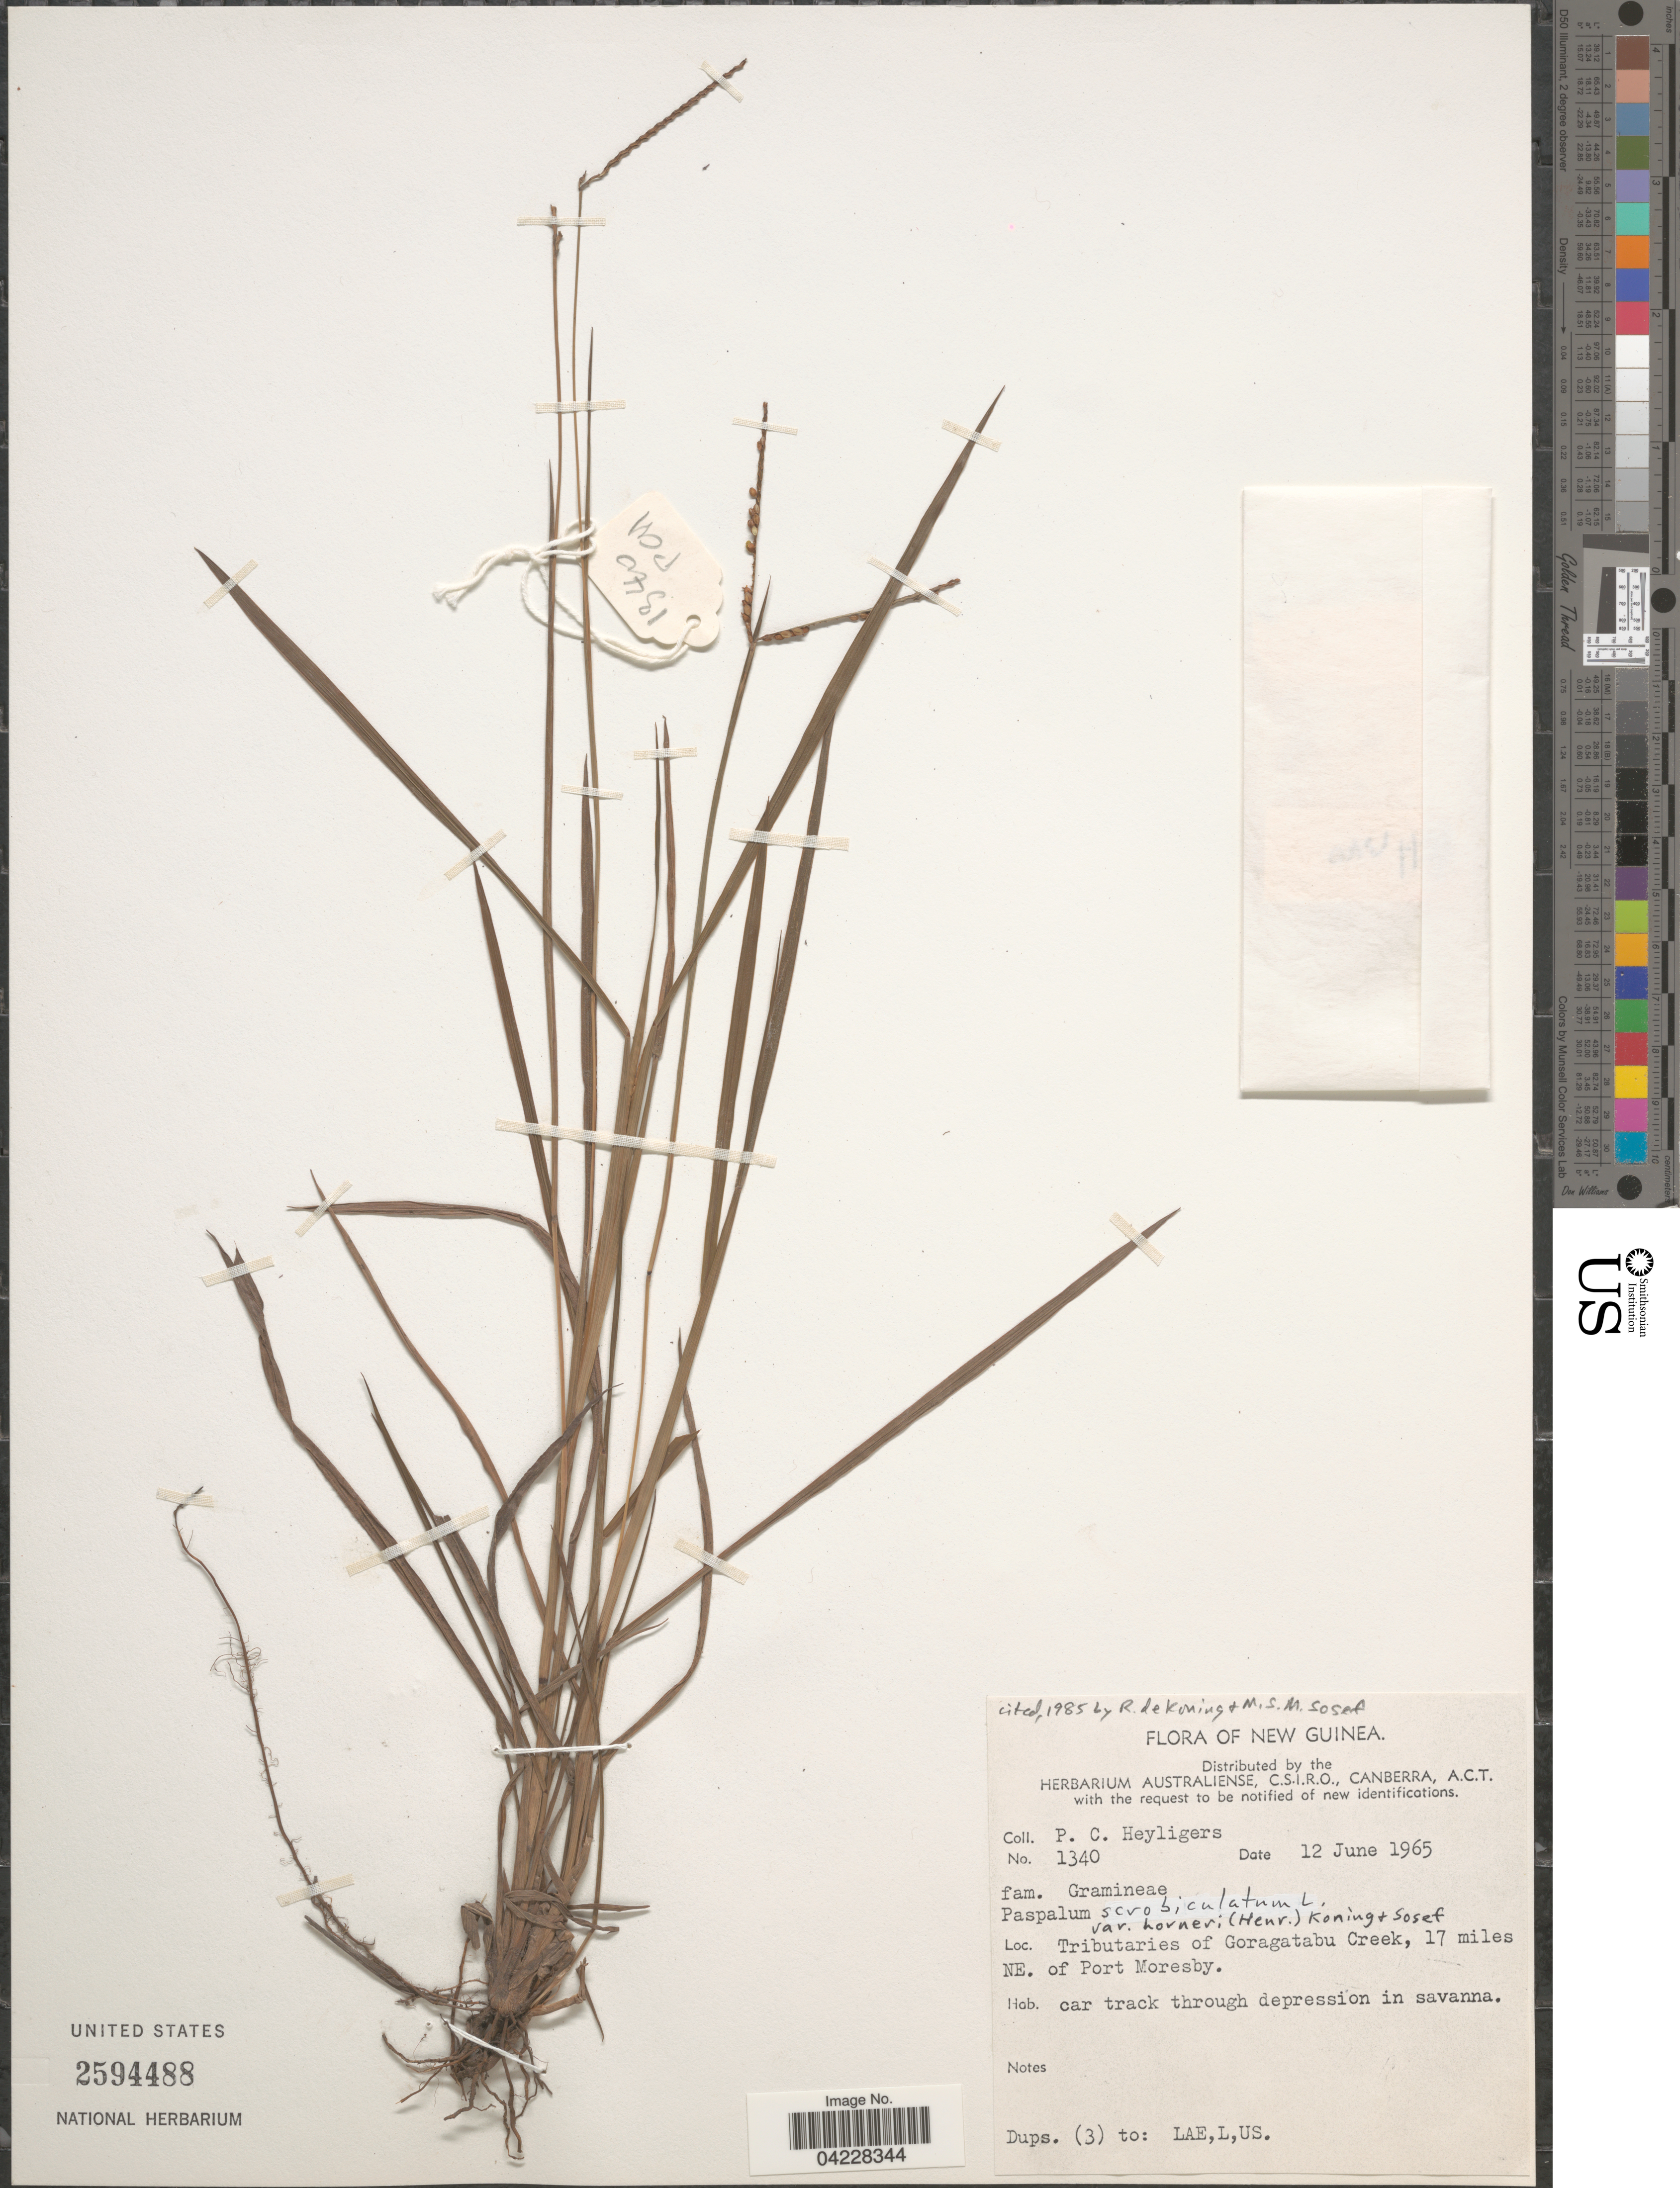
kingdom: Plantae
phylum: Tracheophyta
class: Liliopsida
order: Poales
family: Poaceae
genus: Paspalum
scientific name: Paspalum scrobiculatum var. horneri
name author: (Henr.) de Koning & Sosef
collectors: P. Heyligers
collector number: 1340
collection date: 1965-06-12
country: Papua New Guinea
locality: New Guinea. Tributaries of Goragatabu Creek, 17 miles NE. of Port Moresby.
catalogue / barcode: US 2594488